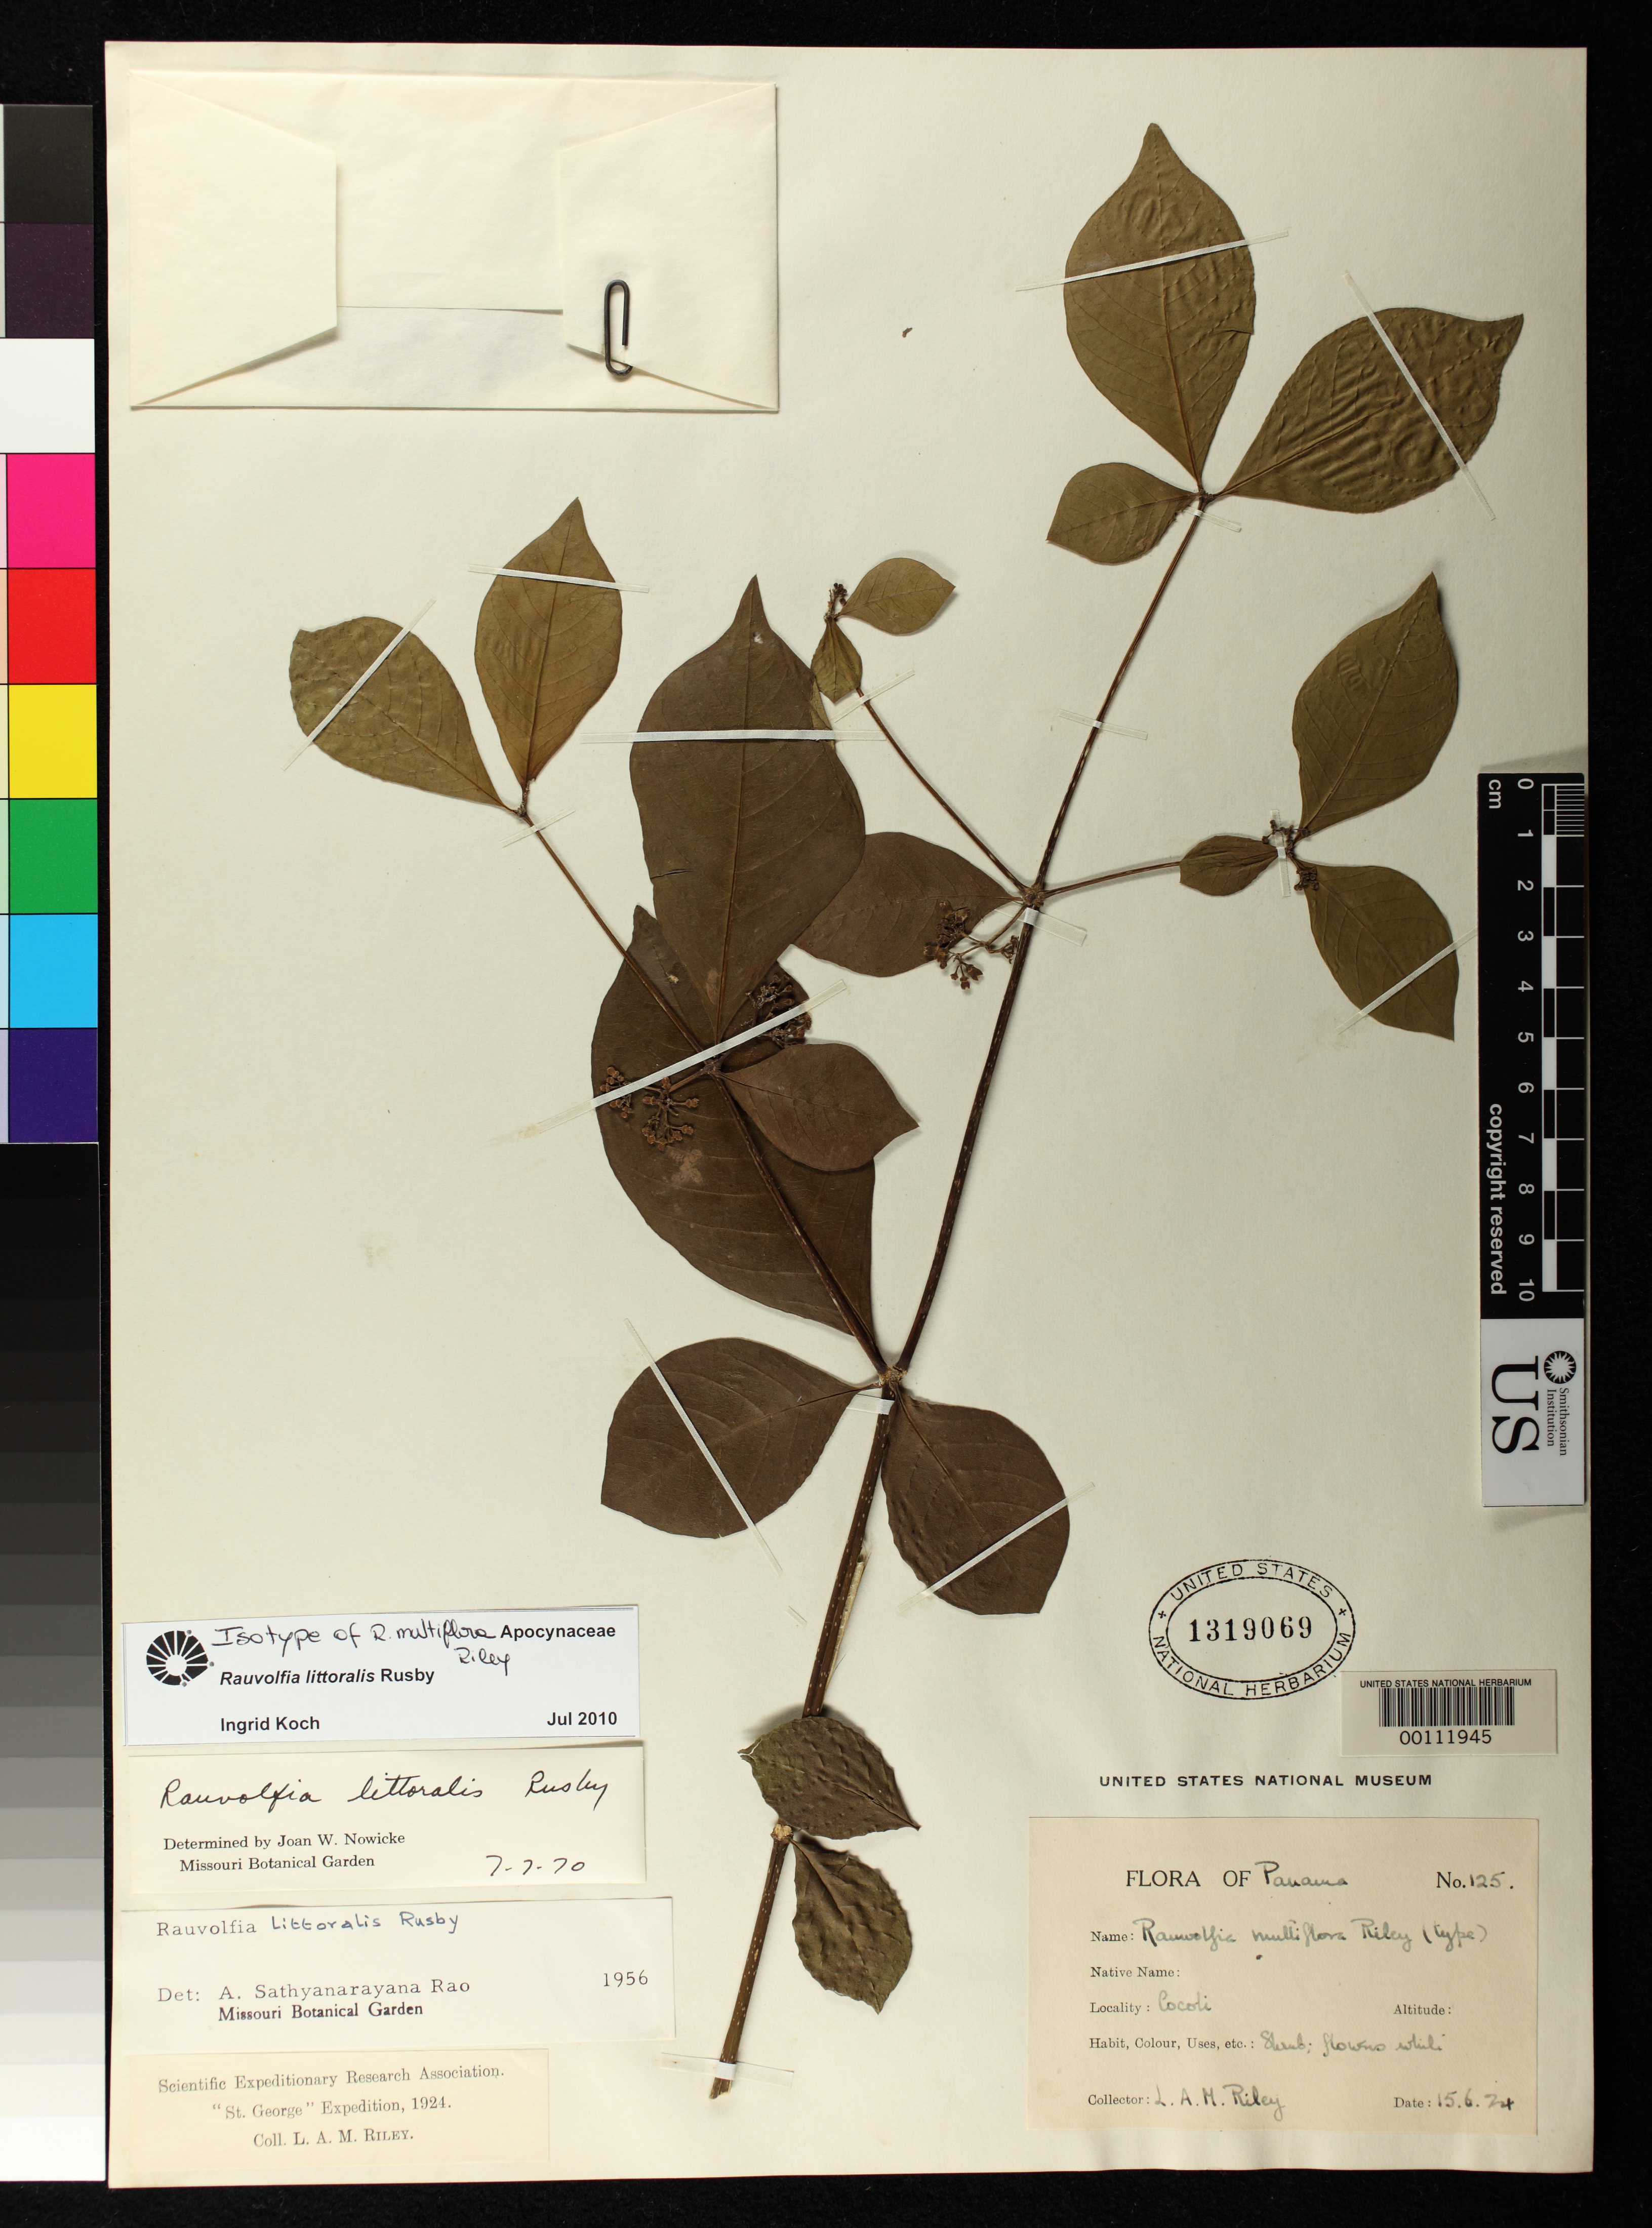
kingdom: Plantae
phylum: Tracheophyta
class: Magnoliopsida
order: Gentianales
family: Apocynaceae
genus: Rauvolfia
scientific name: Rauvolfia multiflora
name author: L. Riley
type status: Isotype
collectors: L. A. M. Riley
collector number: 125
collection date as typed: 15 Jun 1924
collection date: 1924-06-15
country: Panama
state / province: Panamá Oeste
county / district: Canal Zone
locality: Cocoli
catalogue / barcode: US 1319069